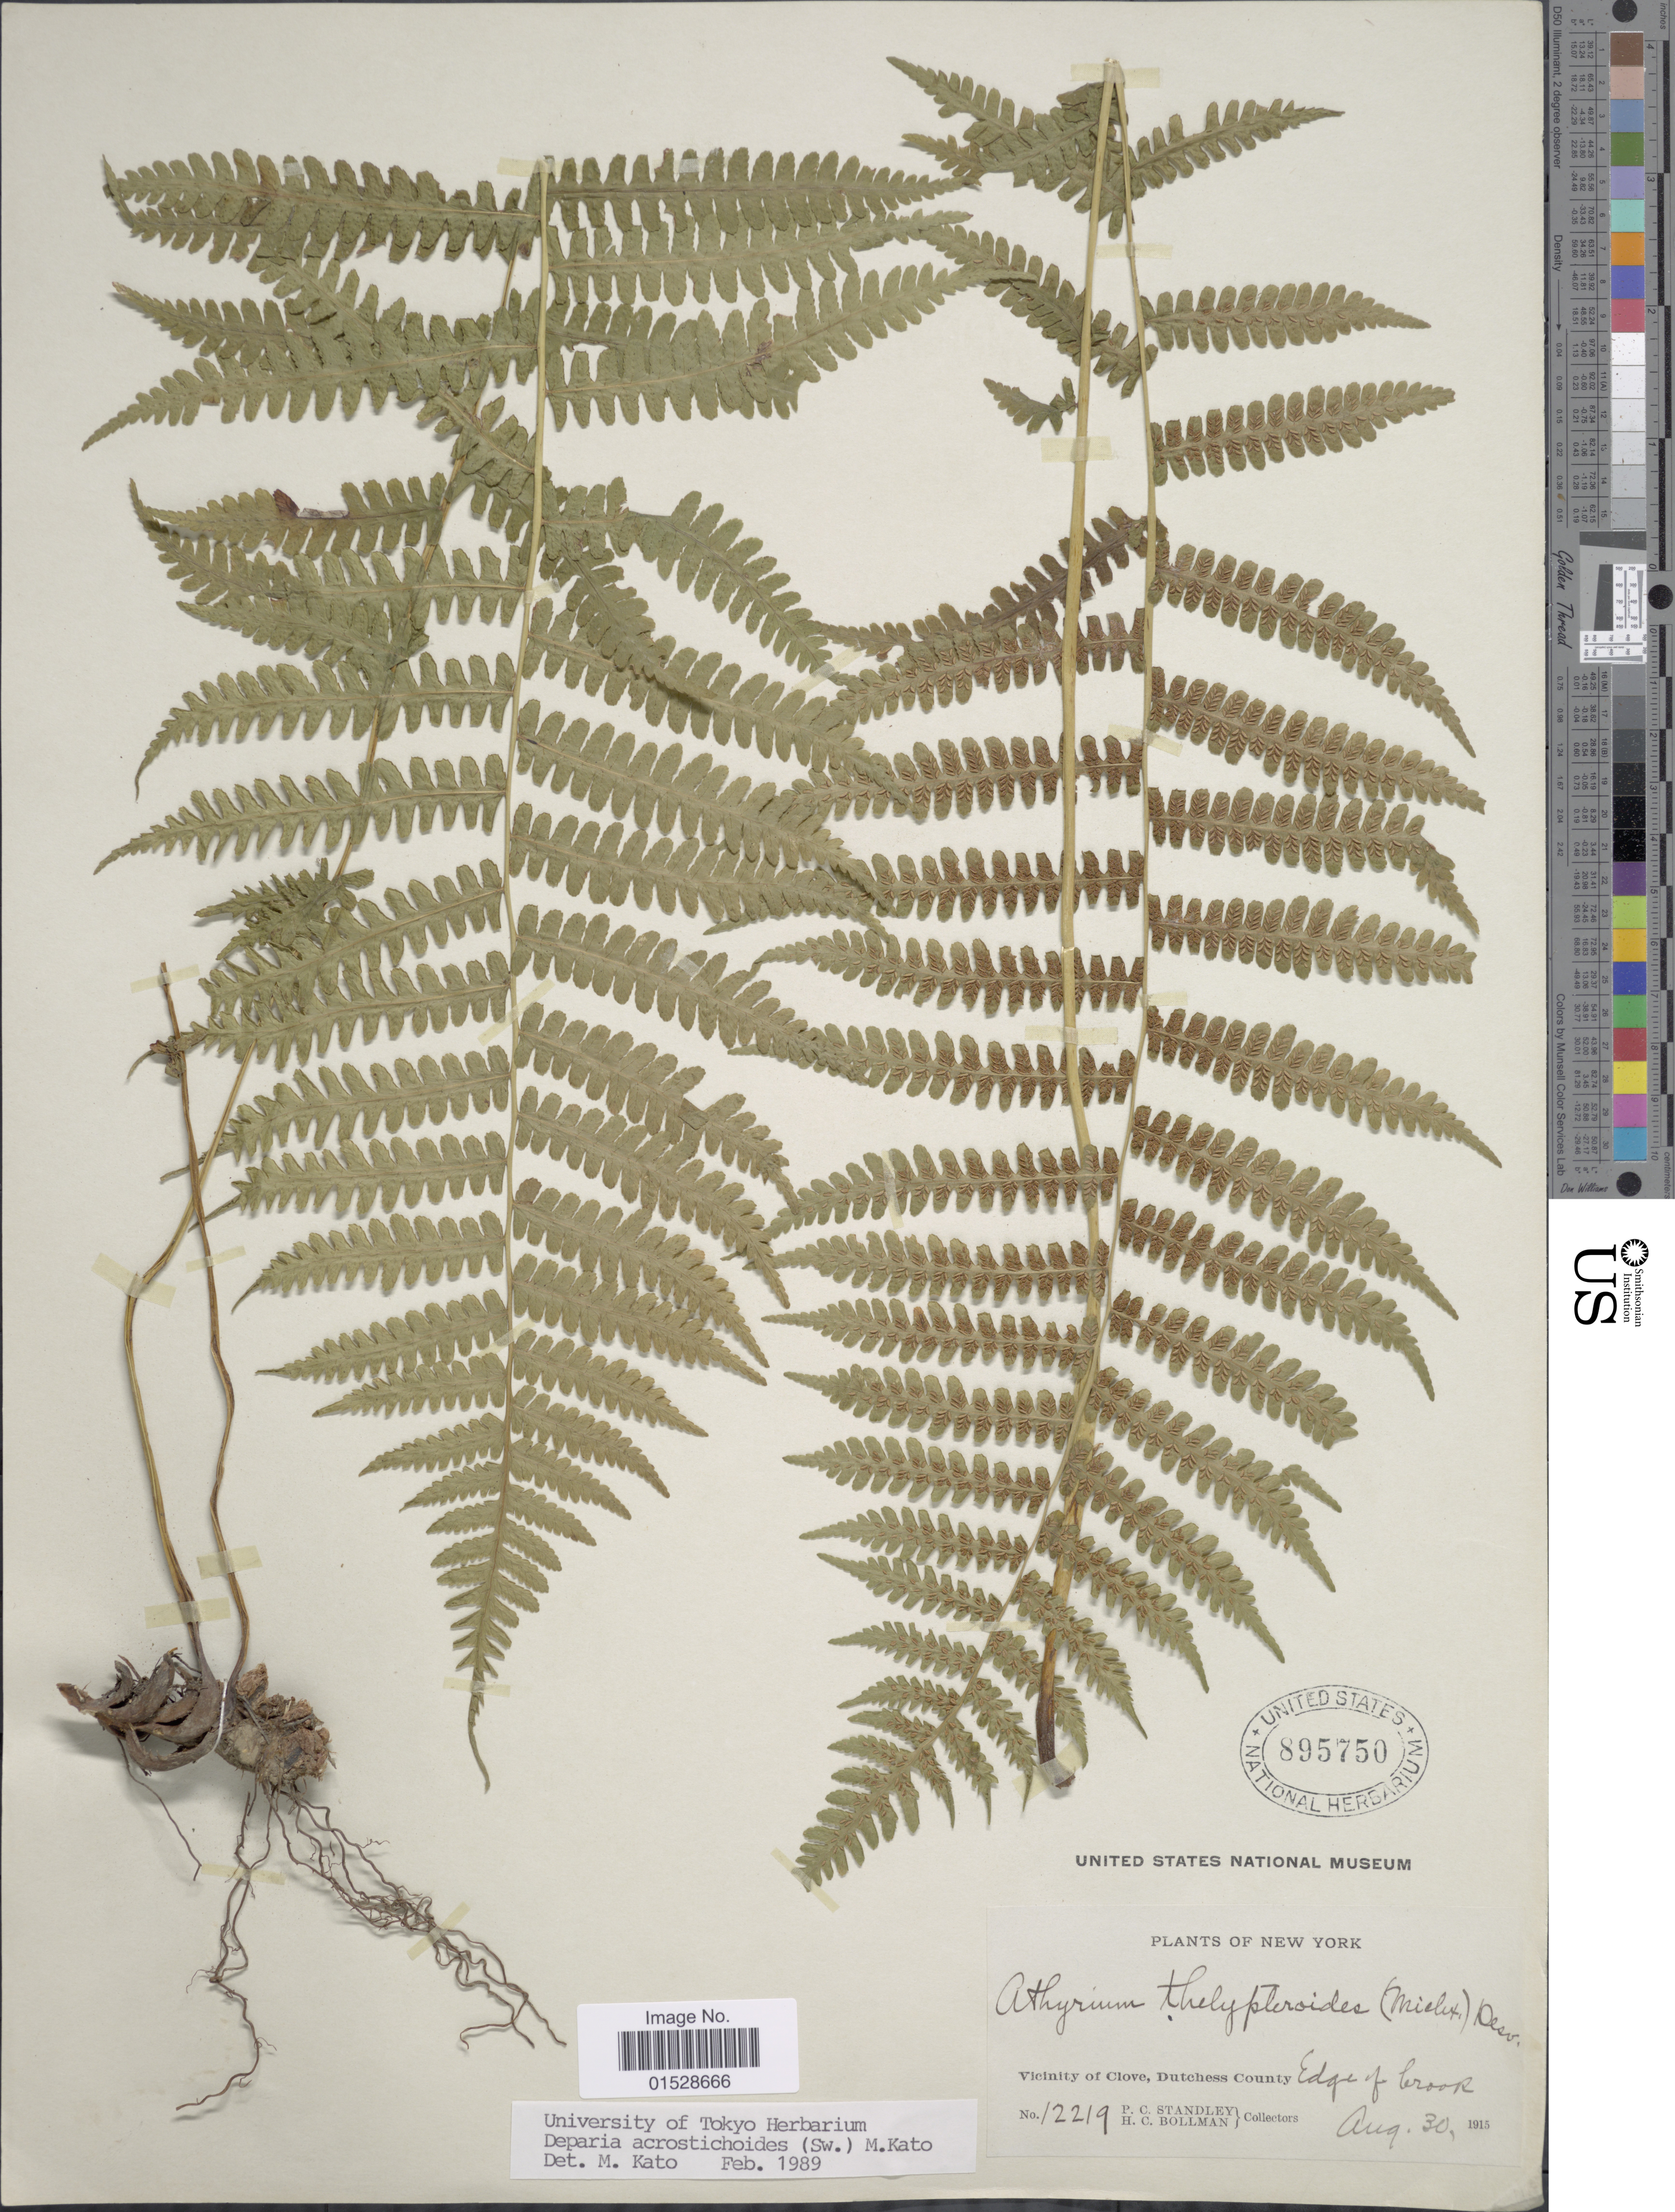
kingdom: Plantae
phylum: Tracheophyta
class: Polypodiopsida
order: Polypodiales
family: Athyriaceae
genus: Deparia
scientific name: Deparia acrostichoides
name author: (Sw.) M. Kato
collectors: P. C. Standley & H. C. Bollman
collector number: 12219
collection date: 1915-08-30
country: United States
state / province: New York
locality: Vicinity of Clove, Dutchess County, edge of Brook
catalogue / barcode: US 895750